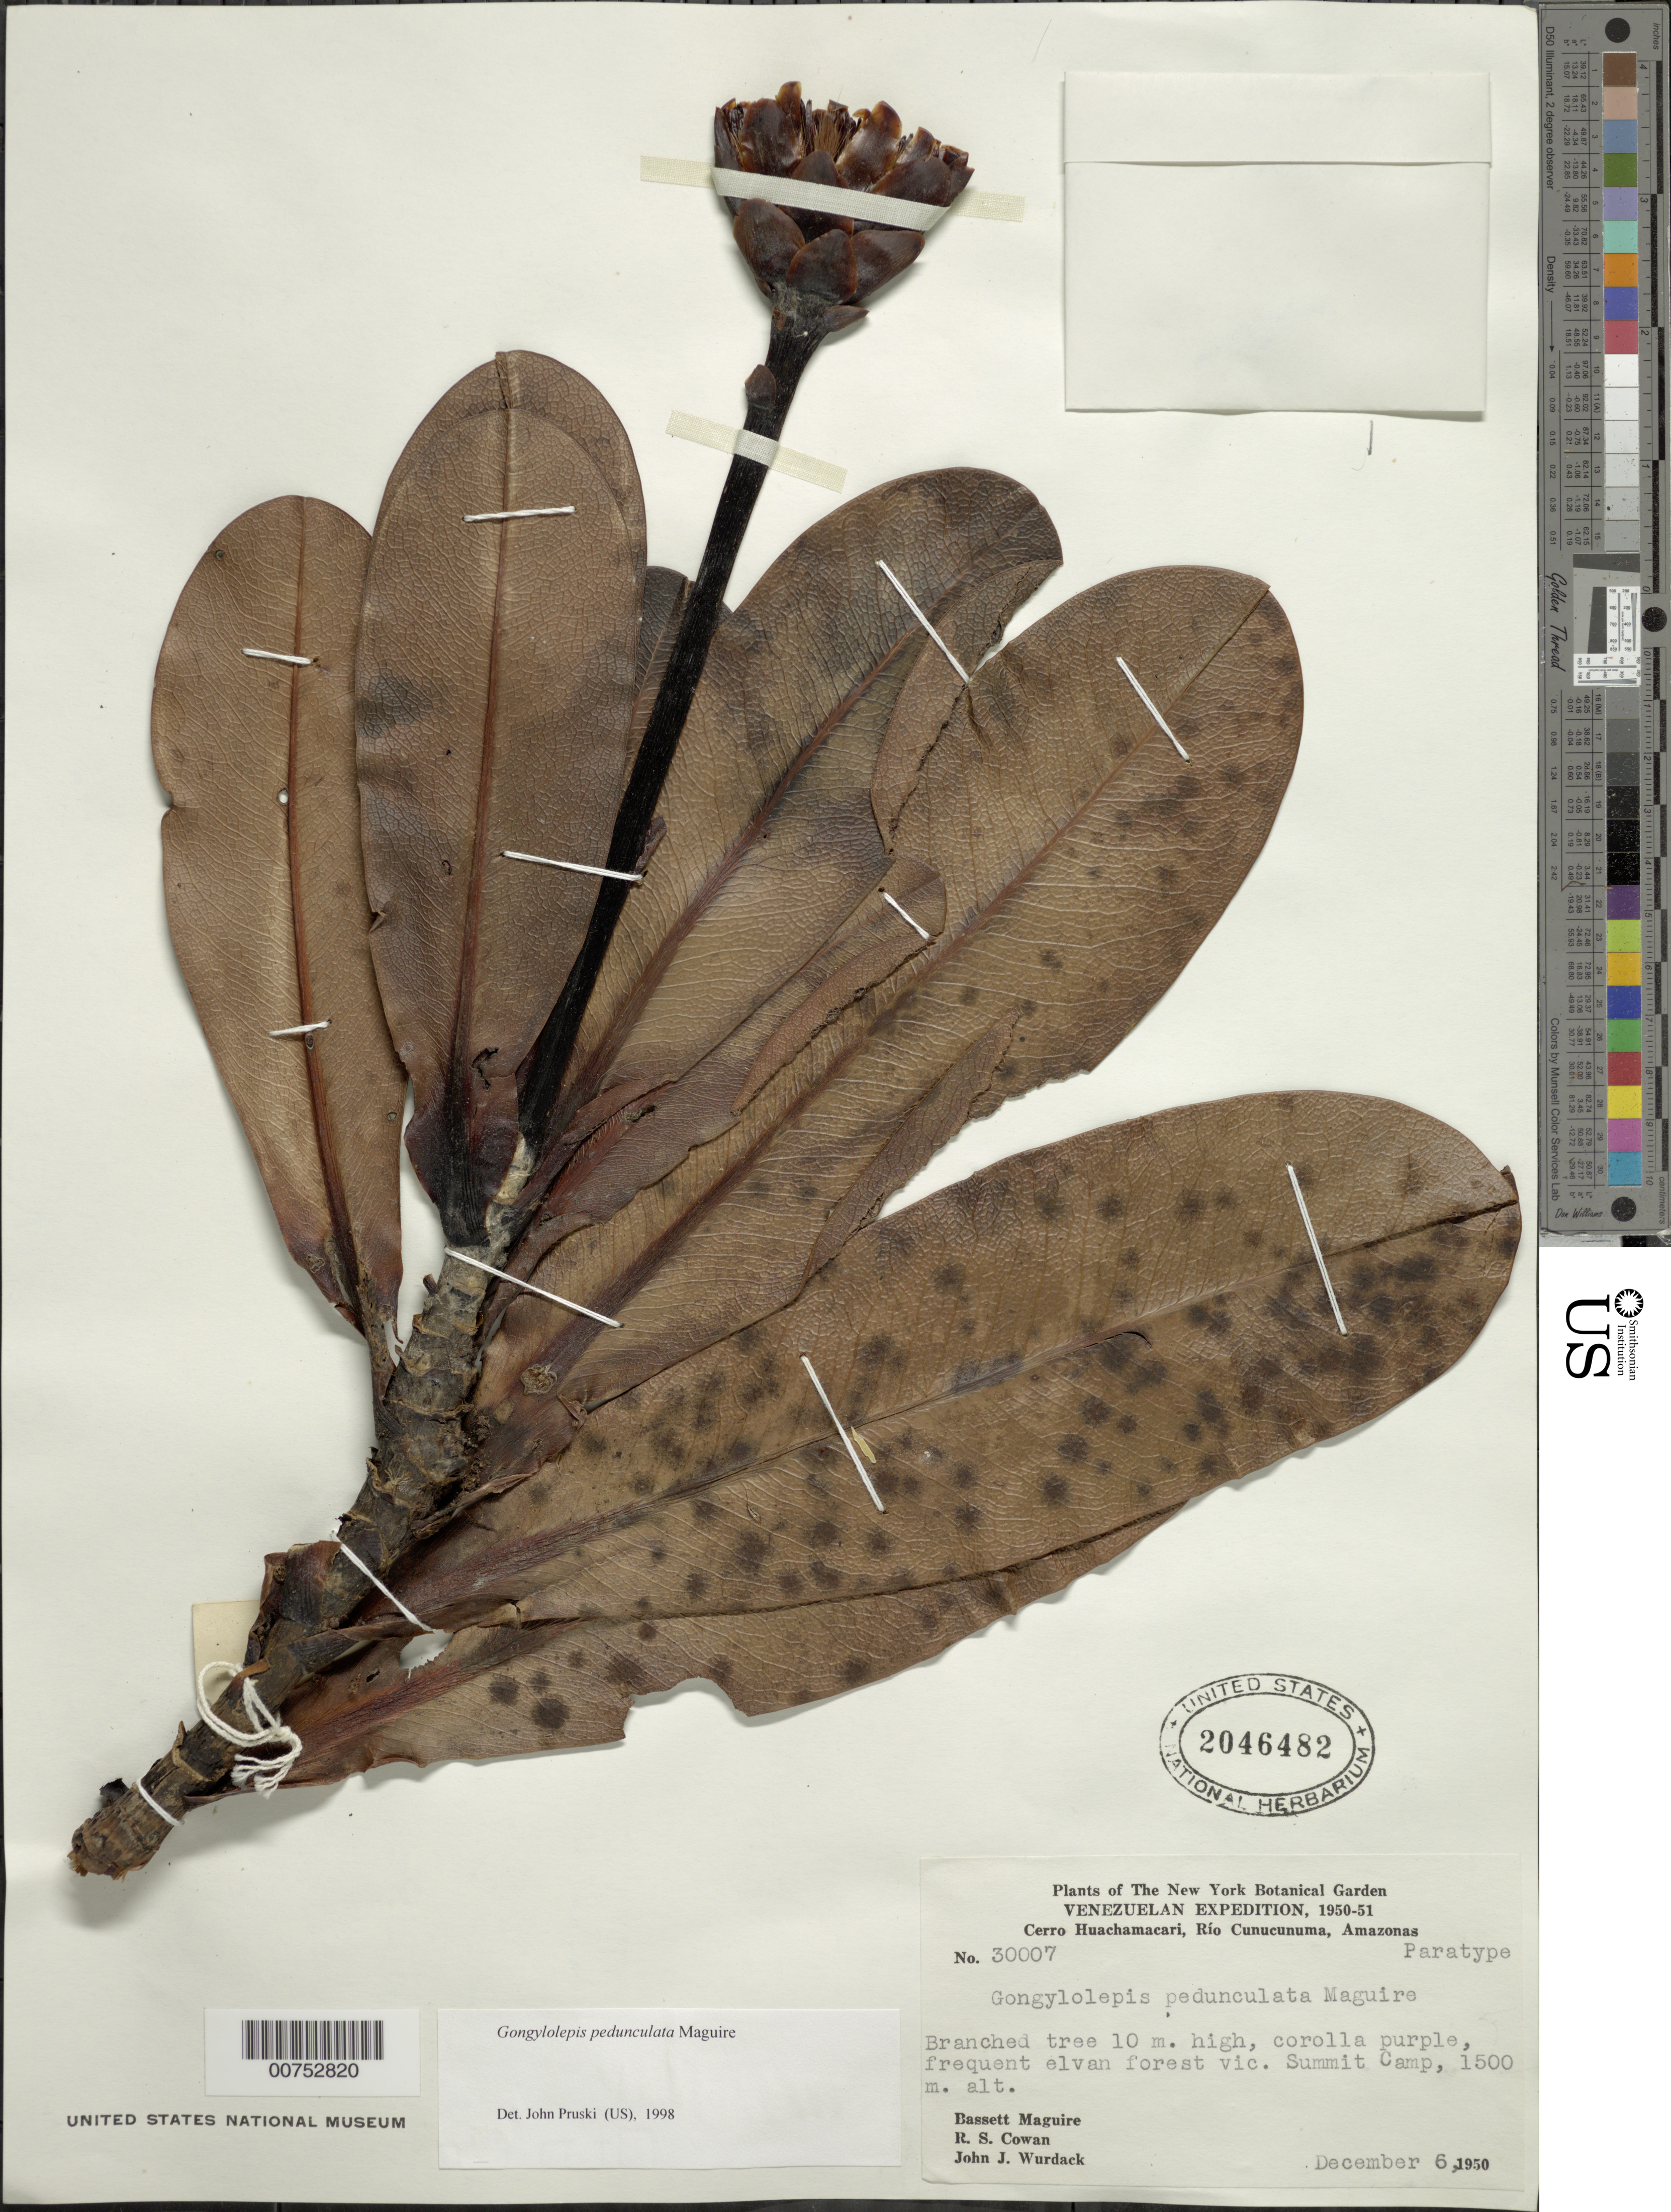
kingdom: Plantae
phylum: Tracheophyta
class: Magnoliopsida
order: Asterales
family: Asteraceae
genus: Gongylolepis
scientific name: Gongylolepis pedunculata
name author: Maguire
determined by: Pruski, J. F.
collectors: B. Maguire, R. S. Cowan & J. J. Wurdack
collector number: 30007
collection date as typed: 6-Dec-50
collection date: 1950-12-06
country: Venezuela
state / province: Amazonas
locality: Cerro Huachamacari, Río Cunucunuma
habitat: Summit camp. Elvan forest.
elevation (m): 1500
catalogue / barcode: US 2046482